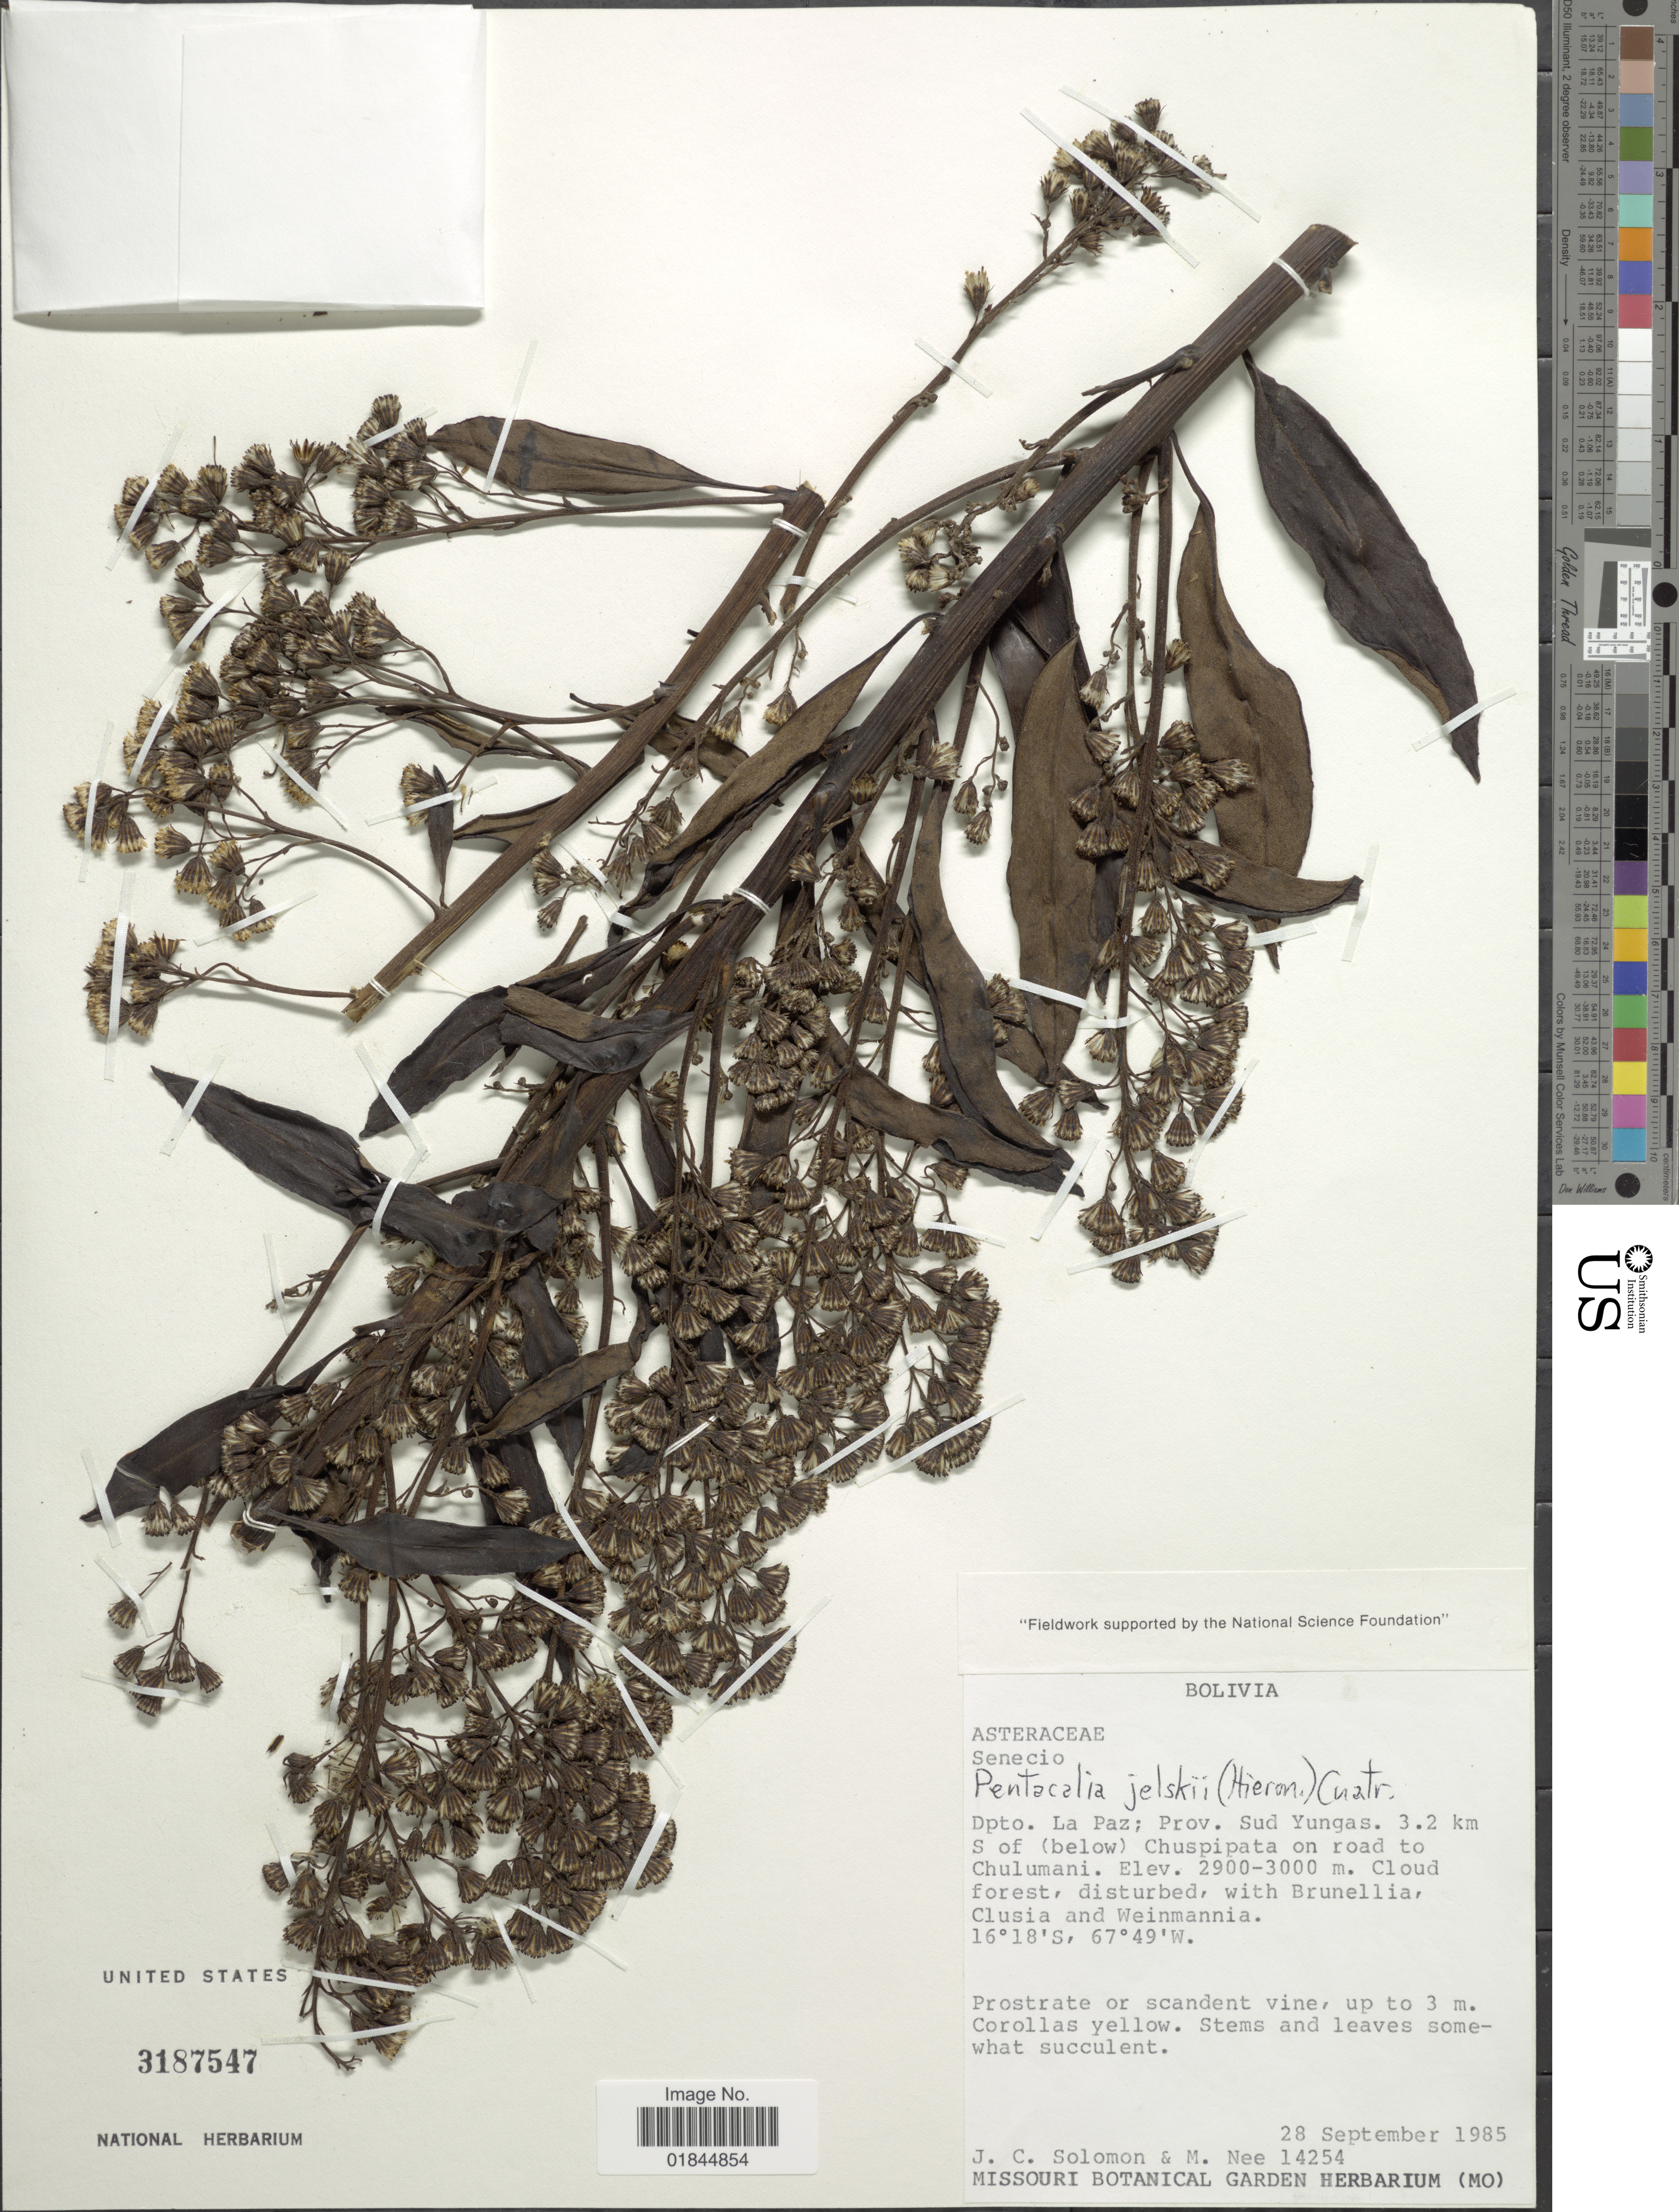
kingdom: Plantae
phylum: Tracheophyta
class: Magnoliopsida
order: Asterales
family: Asteraceae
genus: Pentacalia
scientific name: Pentacalia jelskii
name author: (Hieron.) Cuatrec.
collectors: J. C. Solomon & M. Nee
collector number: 14254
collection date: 1985-09-28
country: Bolivia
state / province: La Paz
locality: Dpto. La Paz; Prov. Sud Yungas. 3.2 km S of (below) Chuspipata on road to Chulumani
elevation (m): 2900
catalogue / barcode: US 3187547